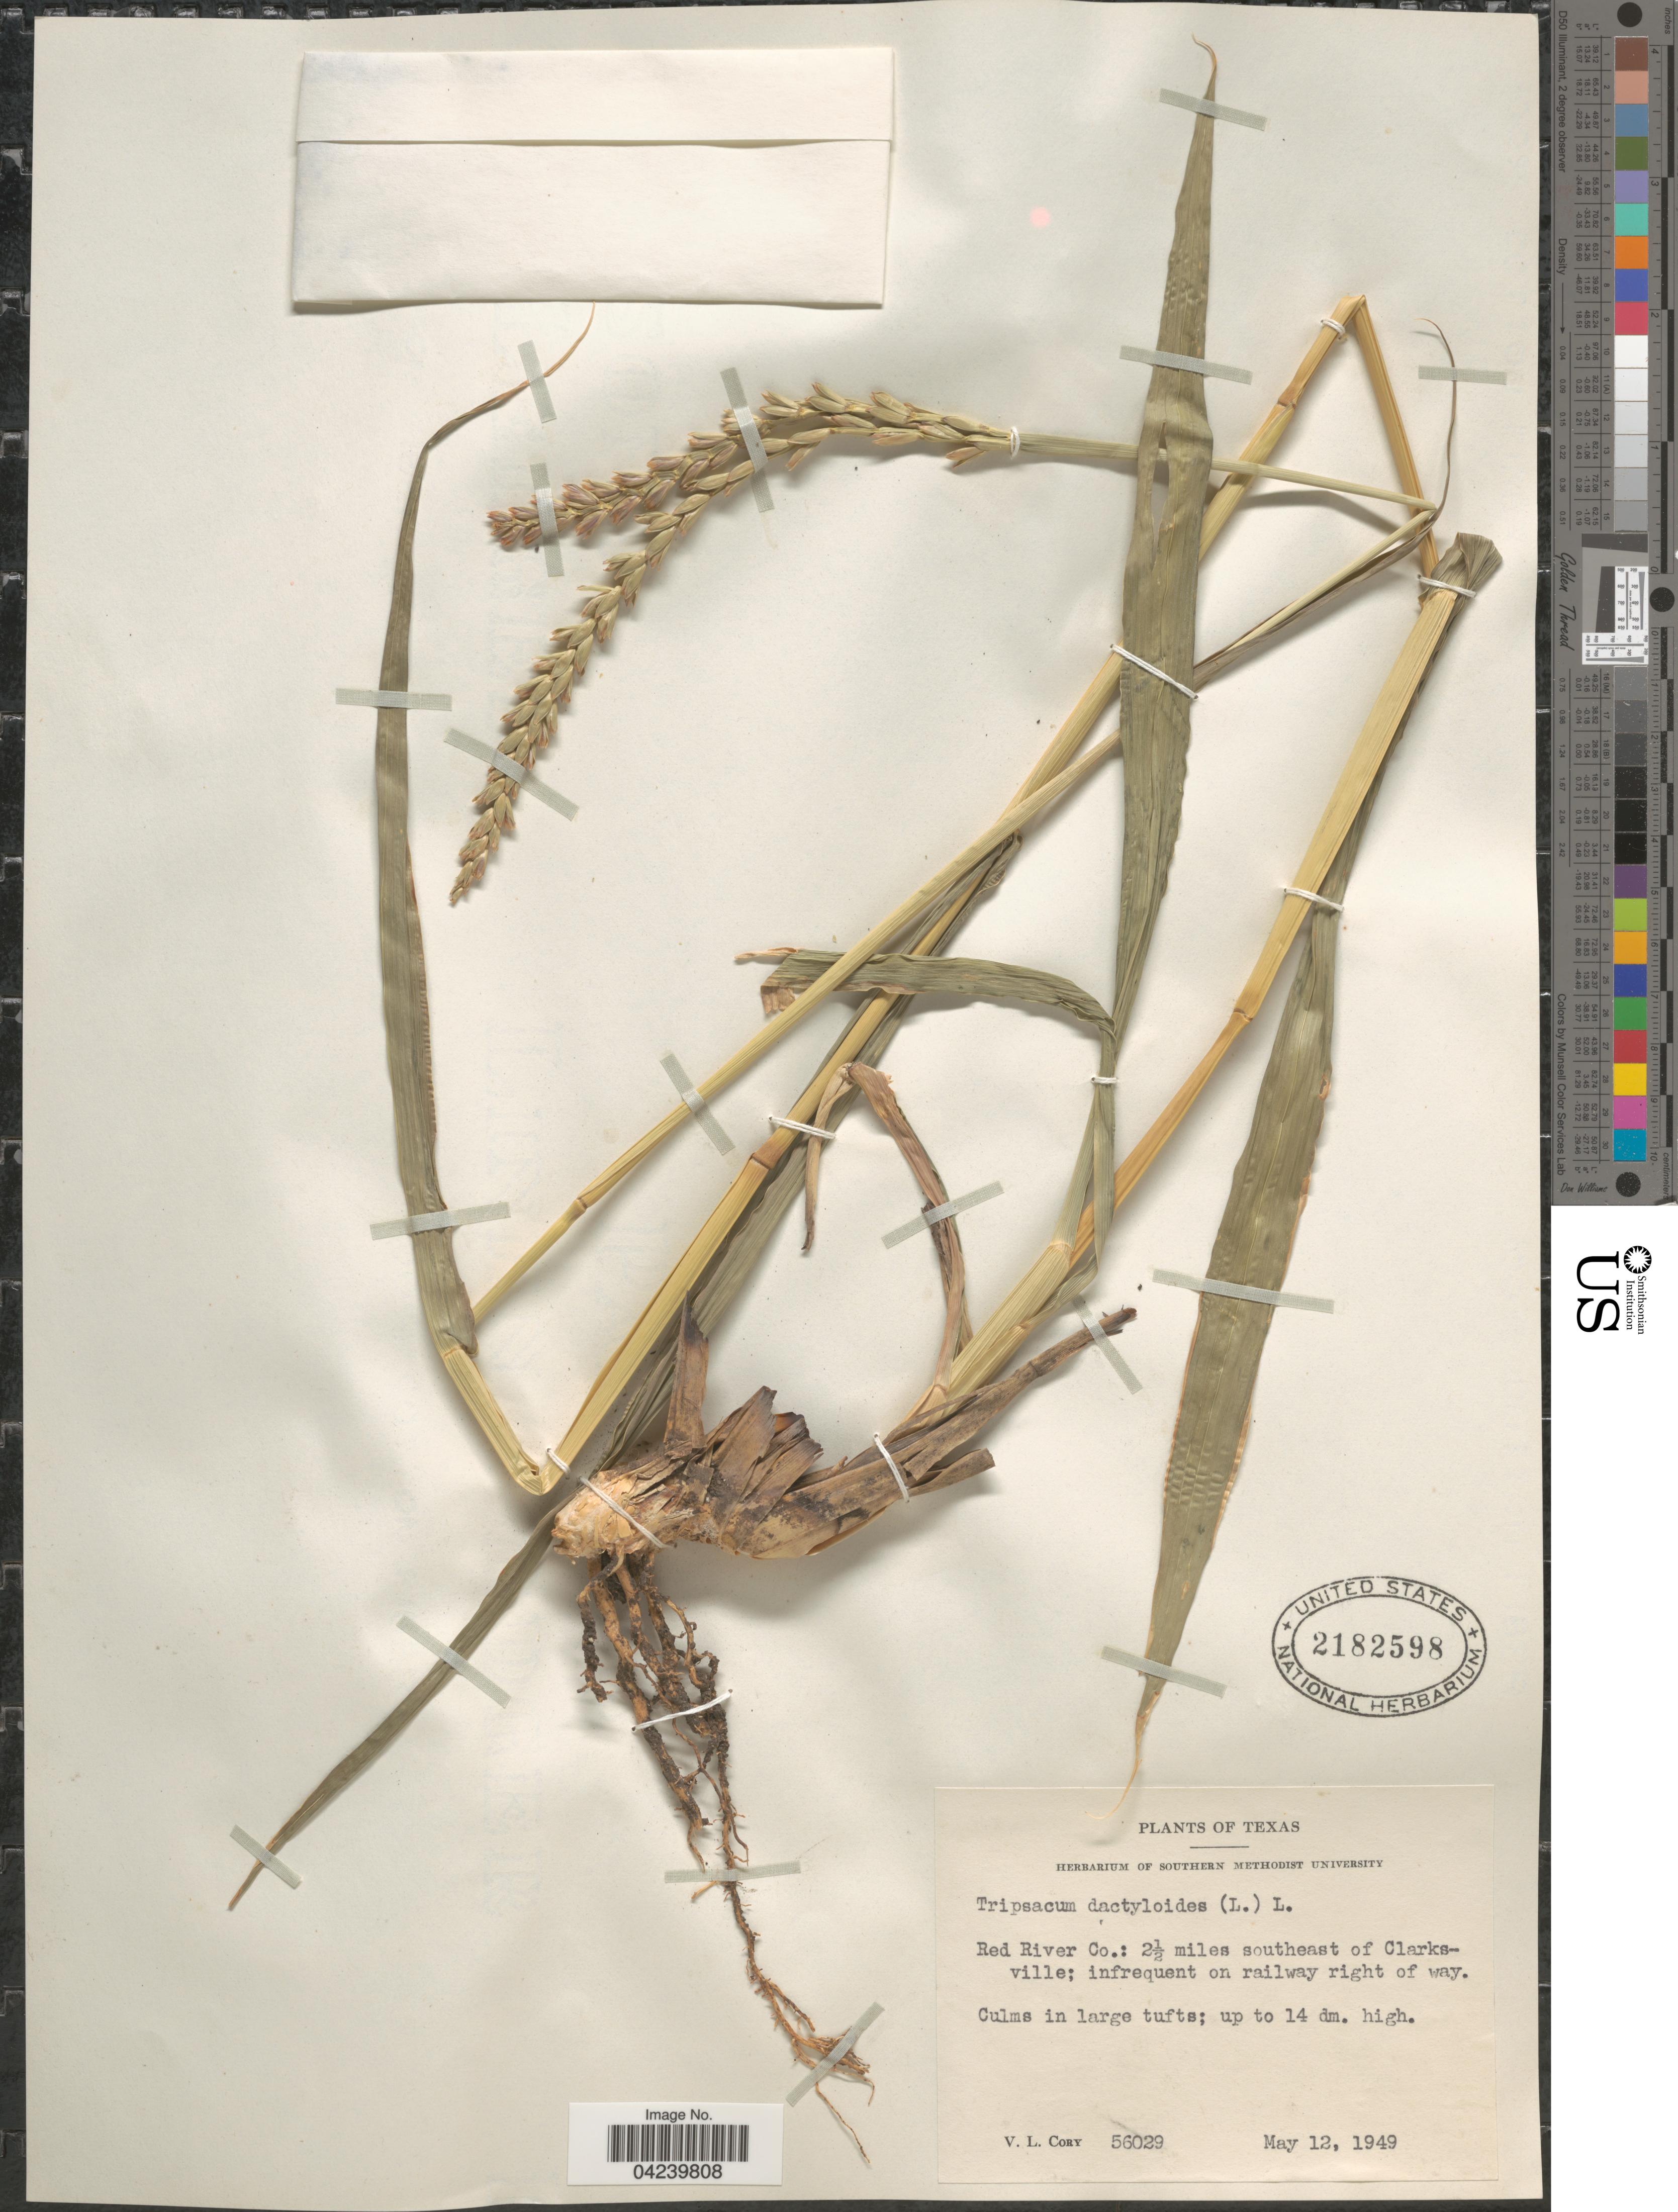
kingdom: Plantae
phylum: Tracheophyta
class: Liliopsida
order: Poales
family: Poaceae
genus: Tripsacum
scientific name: Tripsacum dactyloides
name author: (L.) L.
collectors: V. Cory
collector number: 56029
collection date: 1949-05-12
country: United States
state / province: Texas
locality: Red River Co.: 2 1/2 miles southwest of Clarksville; infrequent on railway right of way.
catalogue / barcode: US 2182598